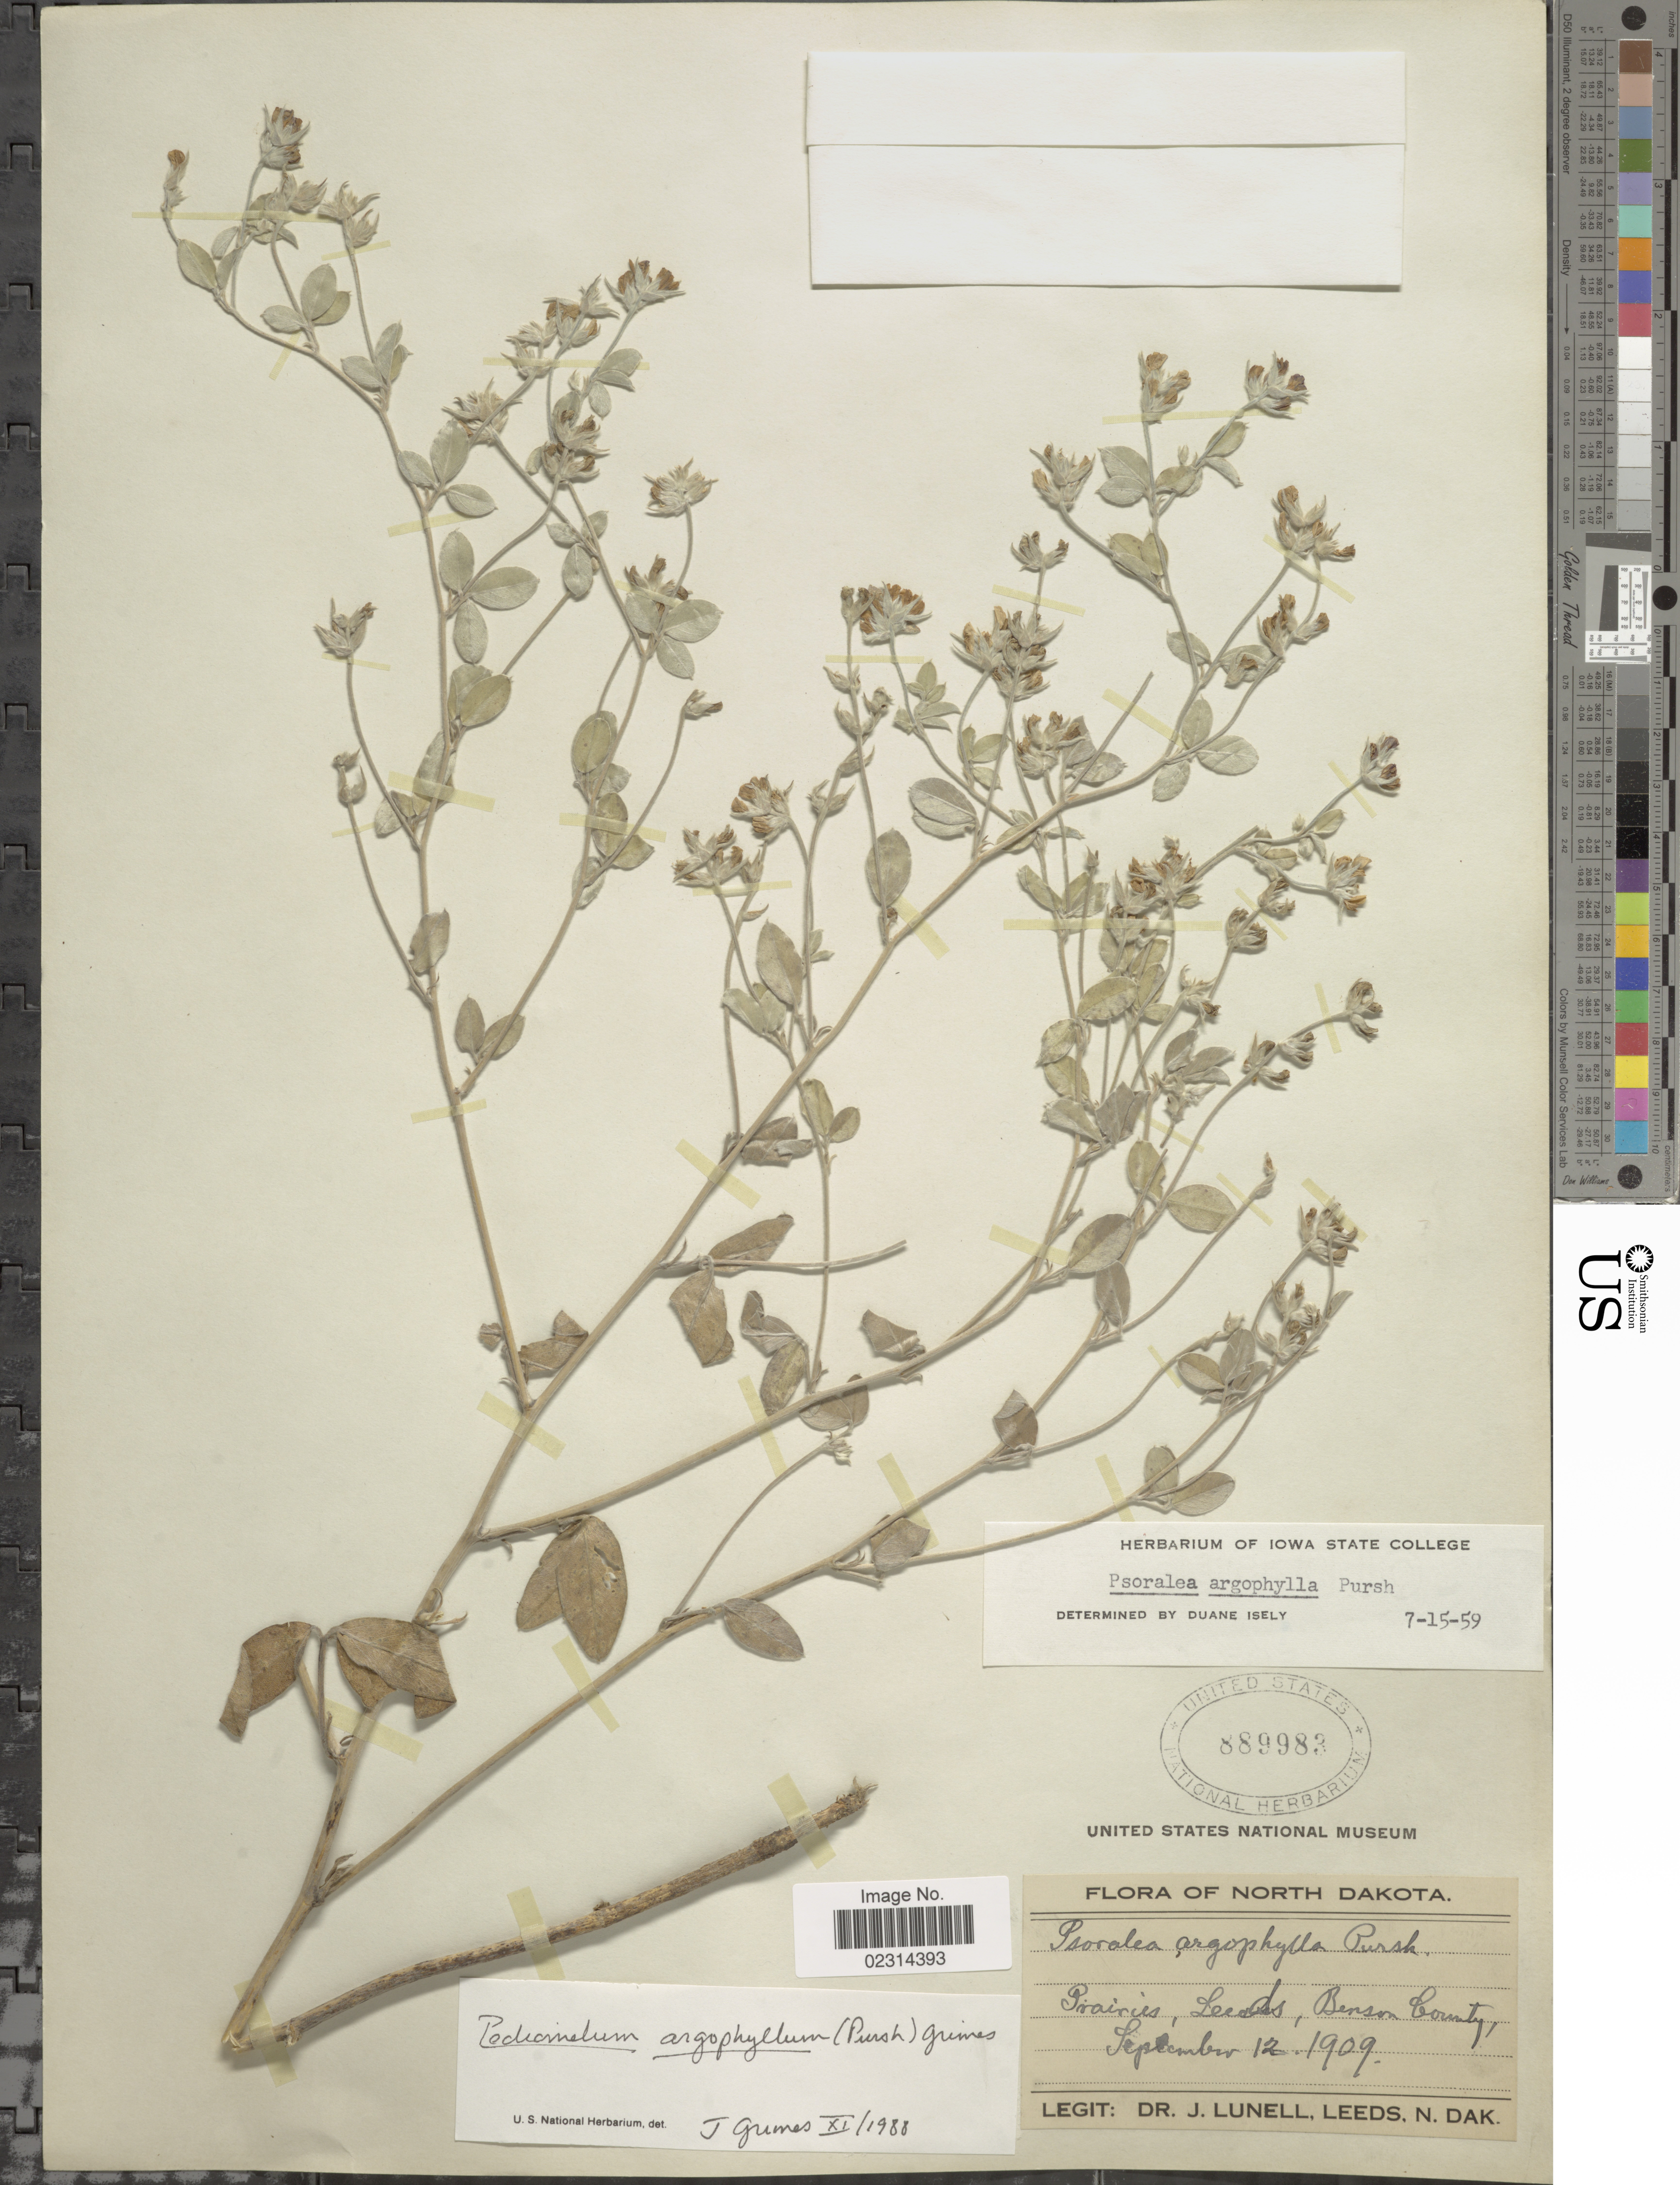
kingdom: Plantae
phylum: Tracheophyta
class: Magnoliopsida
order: Fabales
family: Fabaceae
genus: Pediomelum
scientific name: Pediomelum argophyllum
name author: (Pursh) J.W. Grimes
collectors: J. Lunell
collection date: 1909-09-12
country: United States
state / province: North Dakota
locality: Leeds, Benson County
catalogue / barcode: US 889983